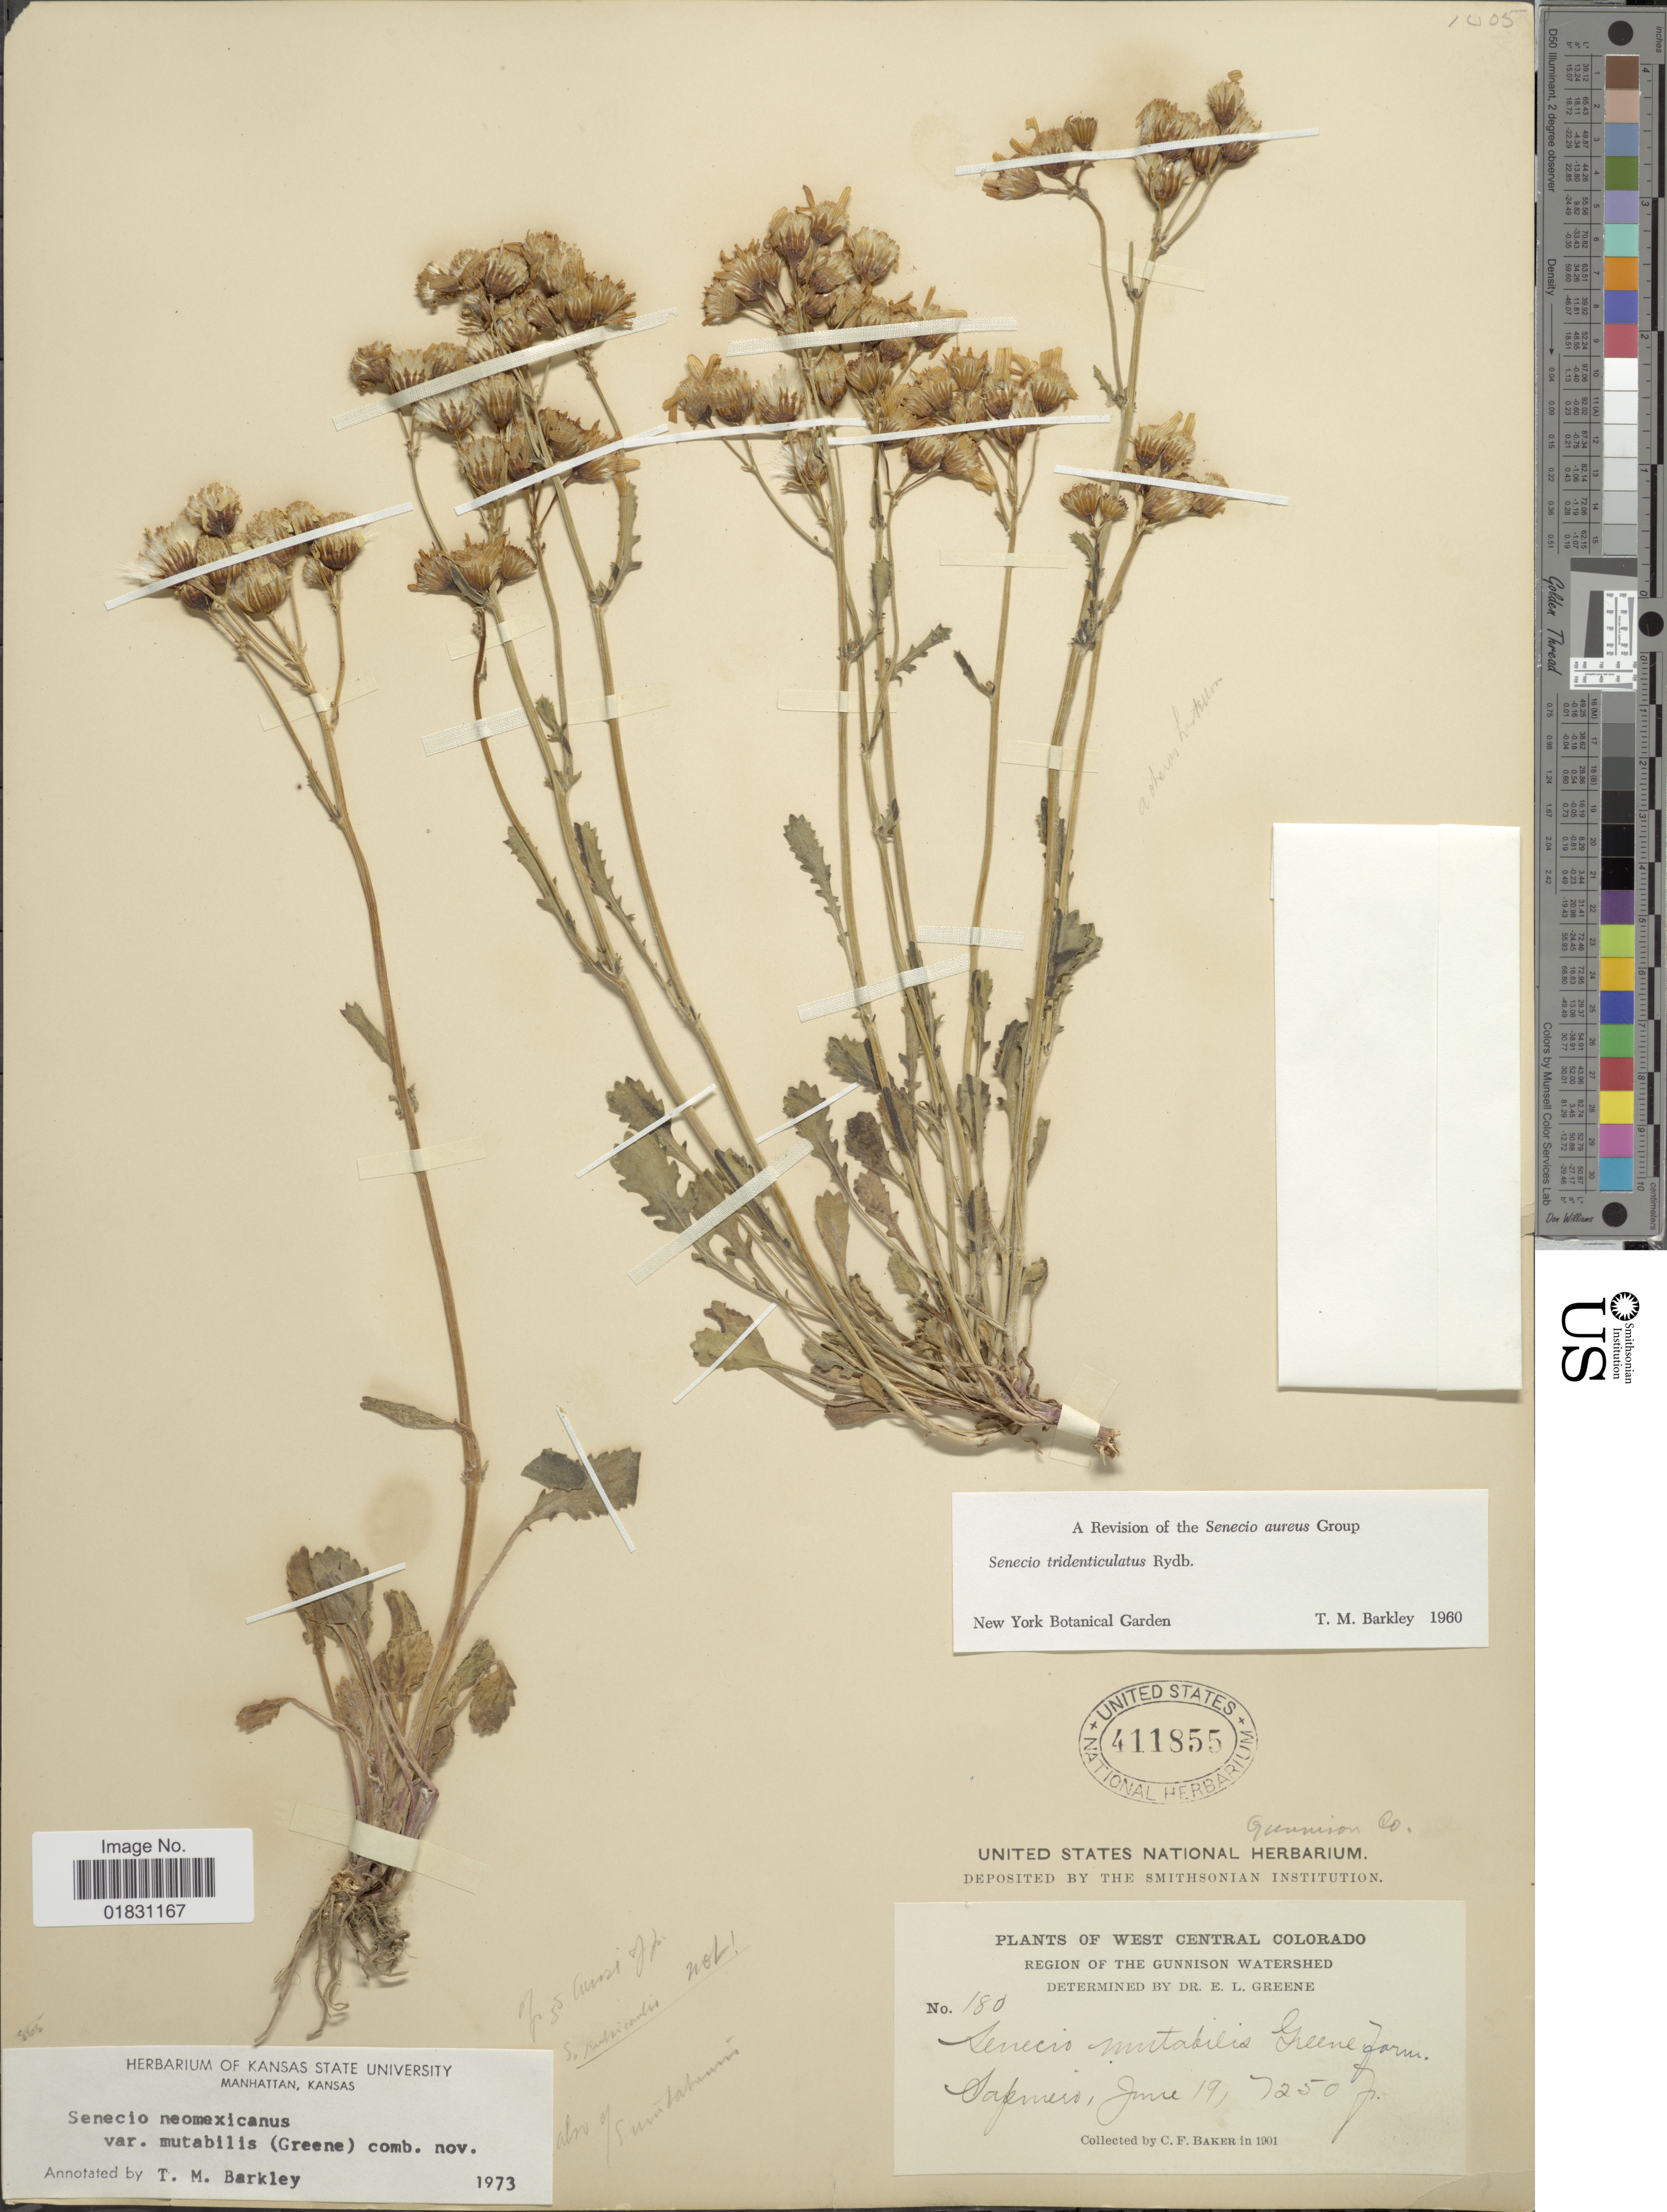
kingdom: Plantae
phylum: Tracheophyta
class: Magnoliopsida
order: Asterales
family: Asteraceae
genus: Packera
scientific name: Packera neomexicana var. mutabilis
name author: (Greene) W.A. Weber & Á. Löve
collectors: C. F. Baker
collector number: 180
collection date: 1901-06-19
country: United States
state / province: Colorado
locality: West Central Colorado, Region of The Gunnison Watershed, Sapinero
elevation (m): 2210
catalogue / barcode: US 411855